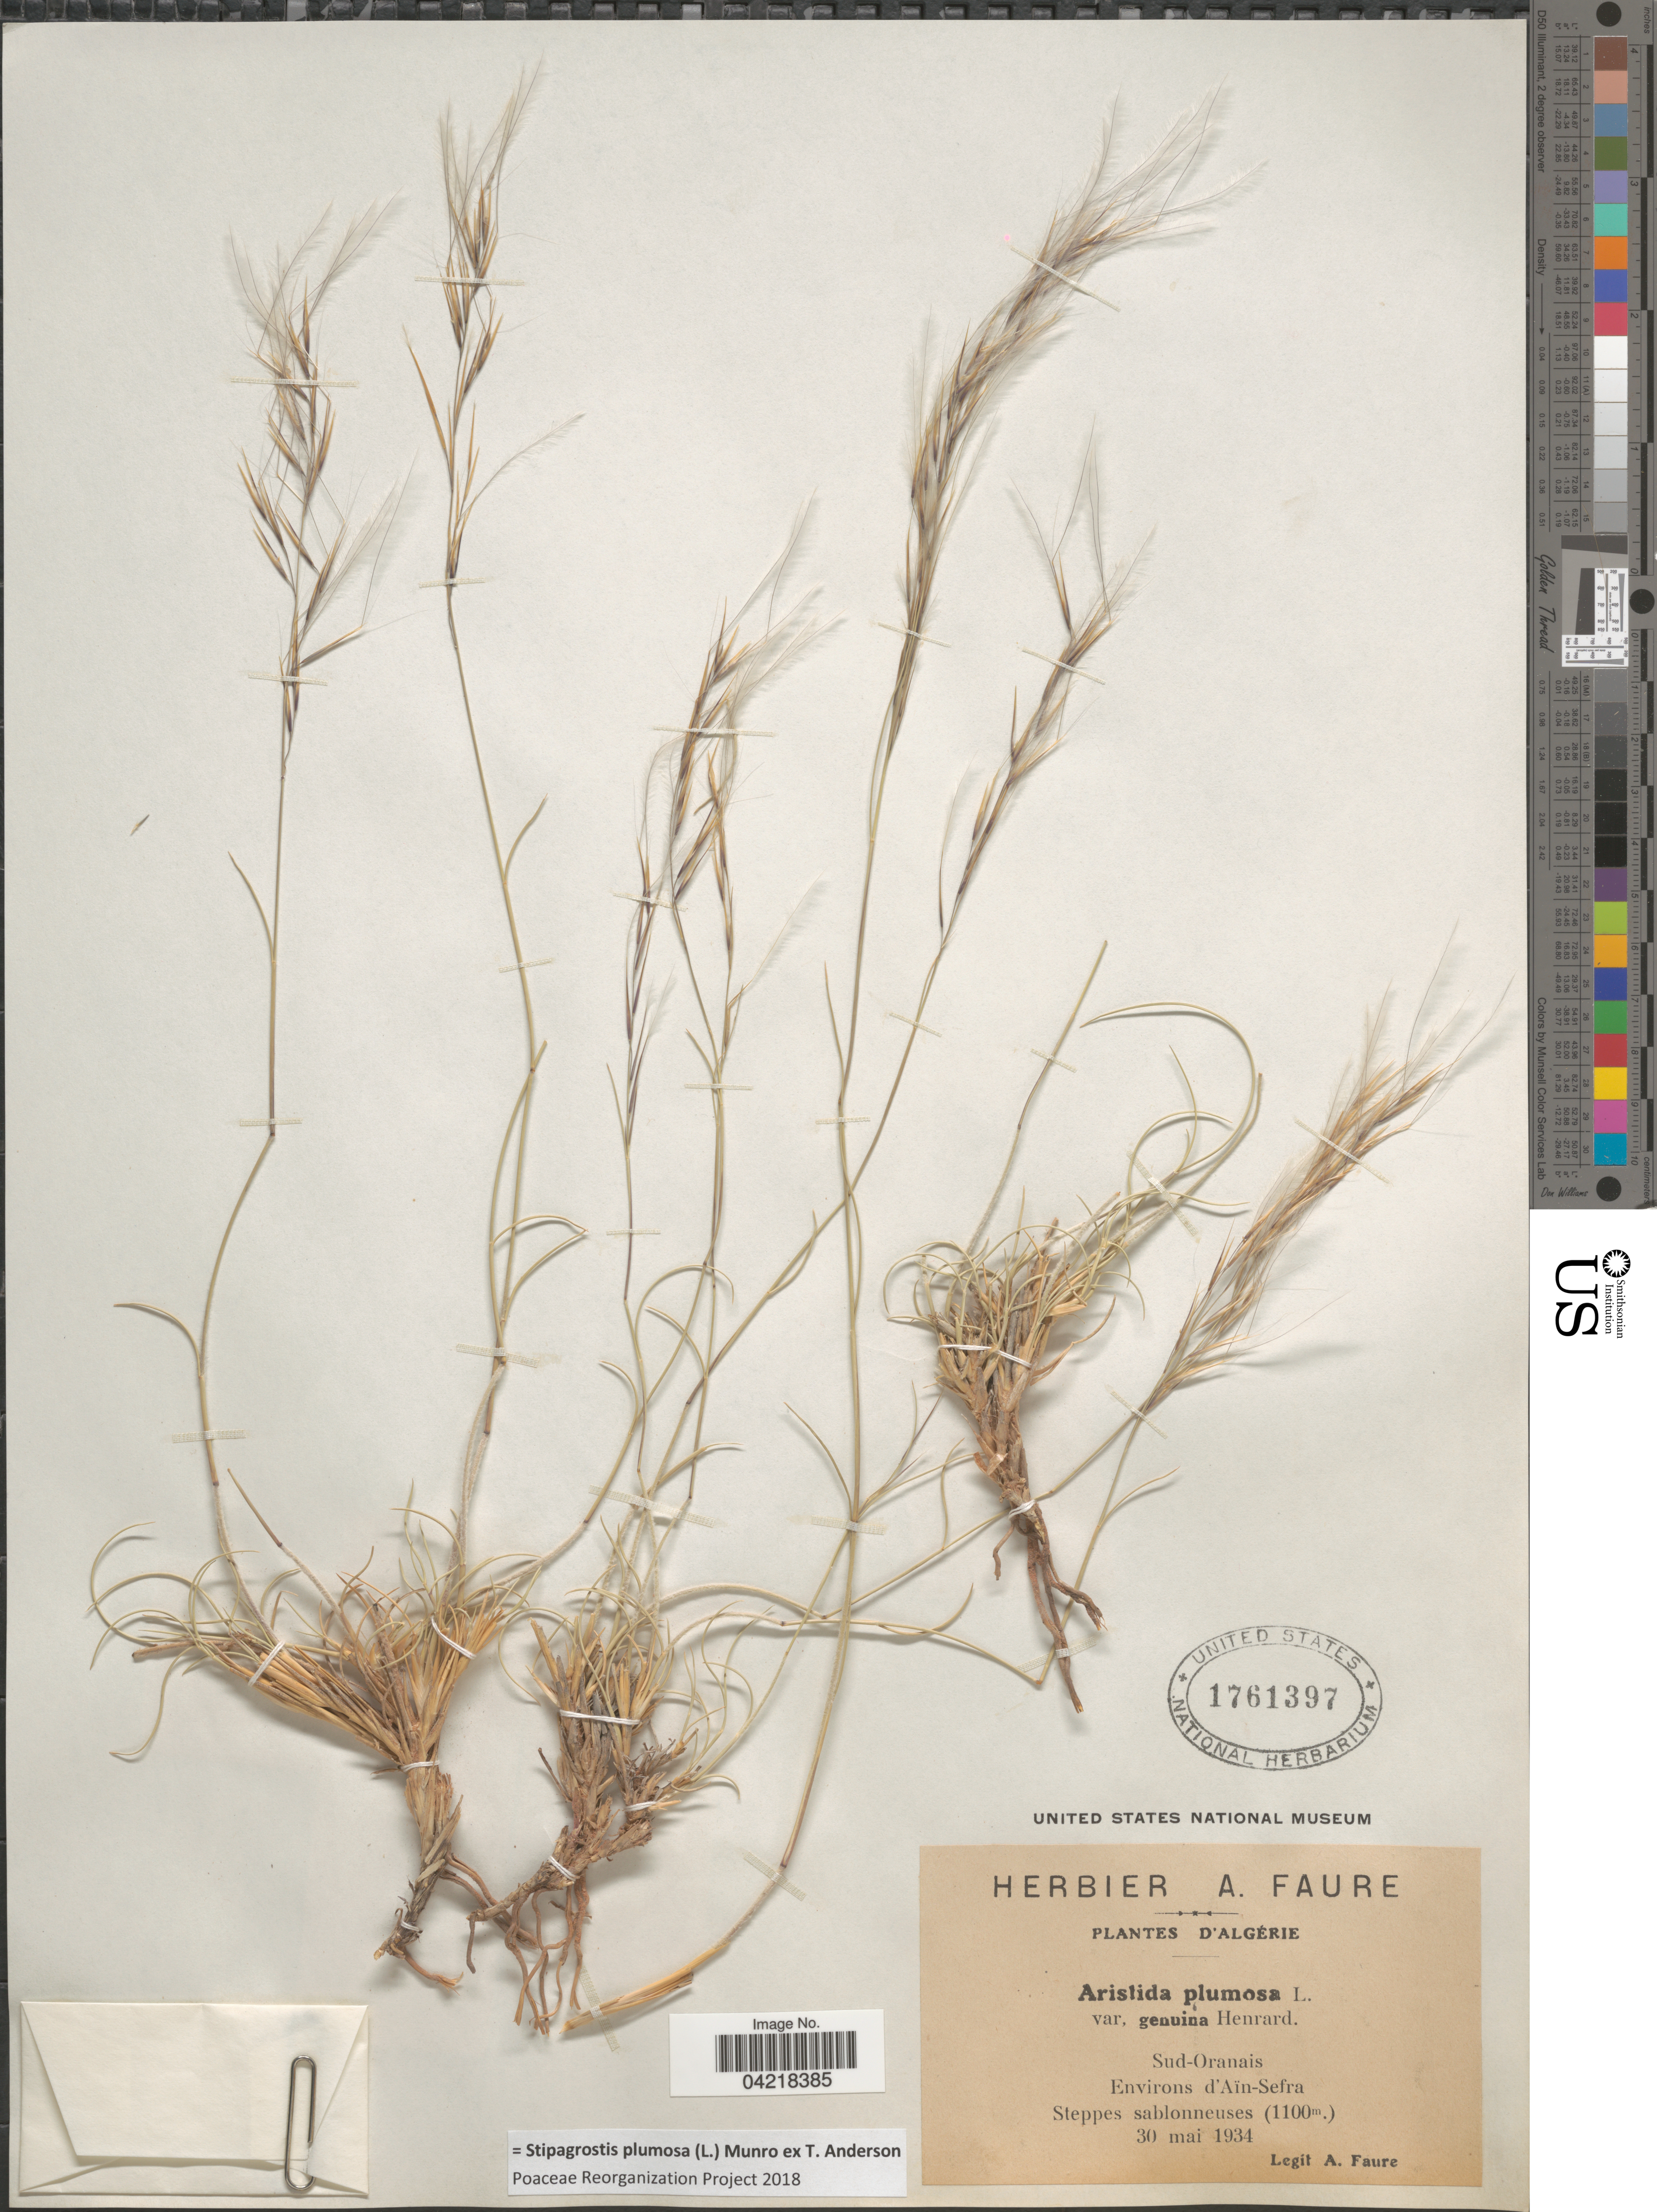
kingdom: Plantae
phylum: Tracheophyta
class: Liliopsida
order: Poales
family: Poaceae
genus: Stipagrostis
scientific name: Stipagrostis plumosa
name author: (L.) Munro ex T. Anderson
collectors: A. Faure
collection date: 1934-05-30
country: Algeria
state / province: Oran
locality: Sud-Oranais. Environs d'Aïn-Sefra. Steppes sablonnneuses.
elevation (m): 1100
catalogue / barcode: US 1761397